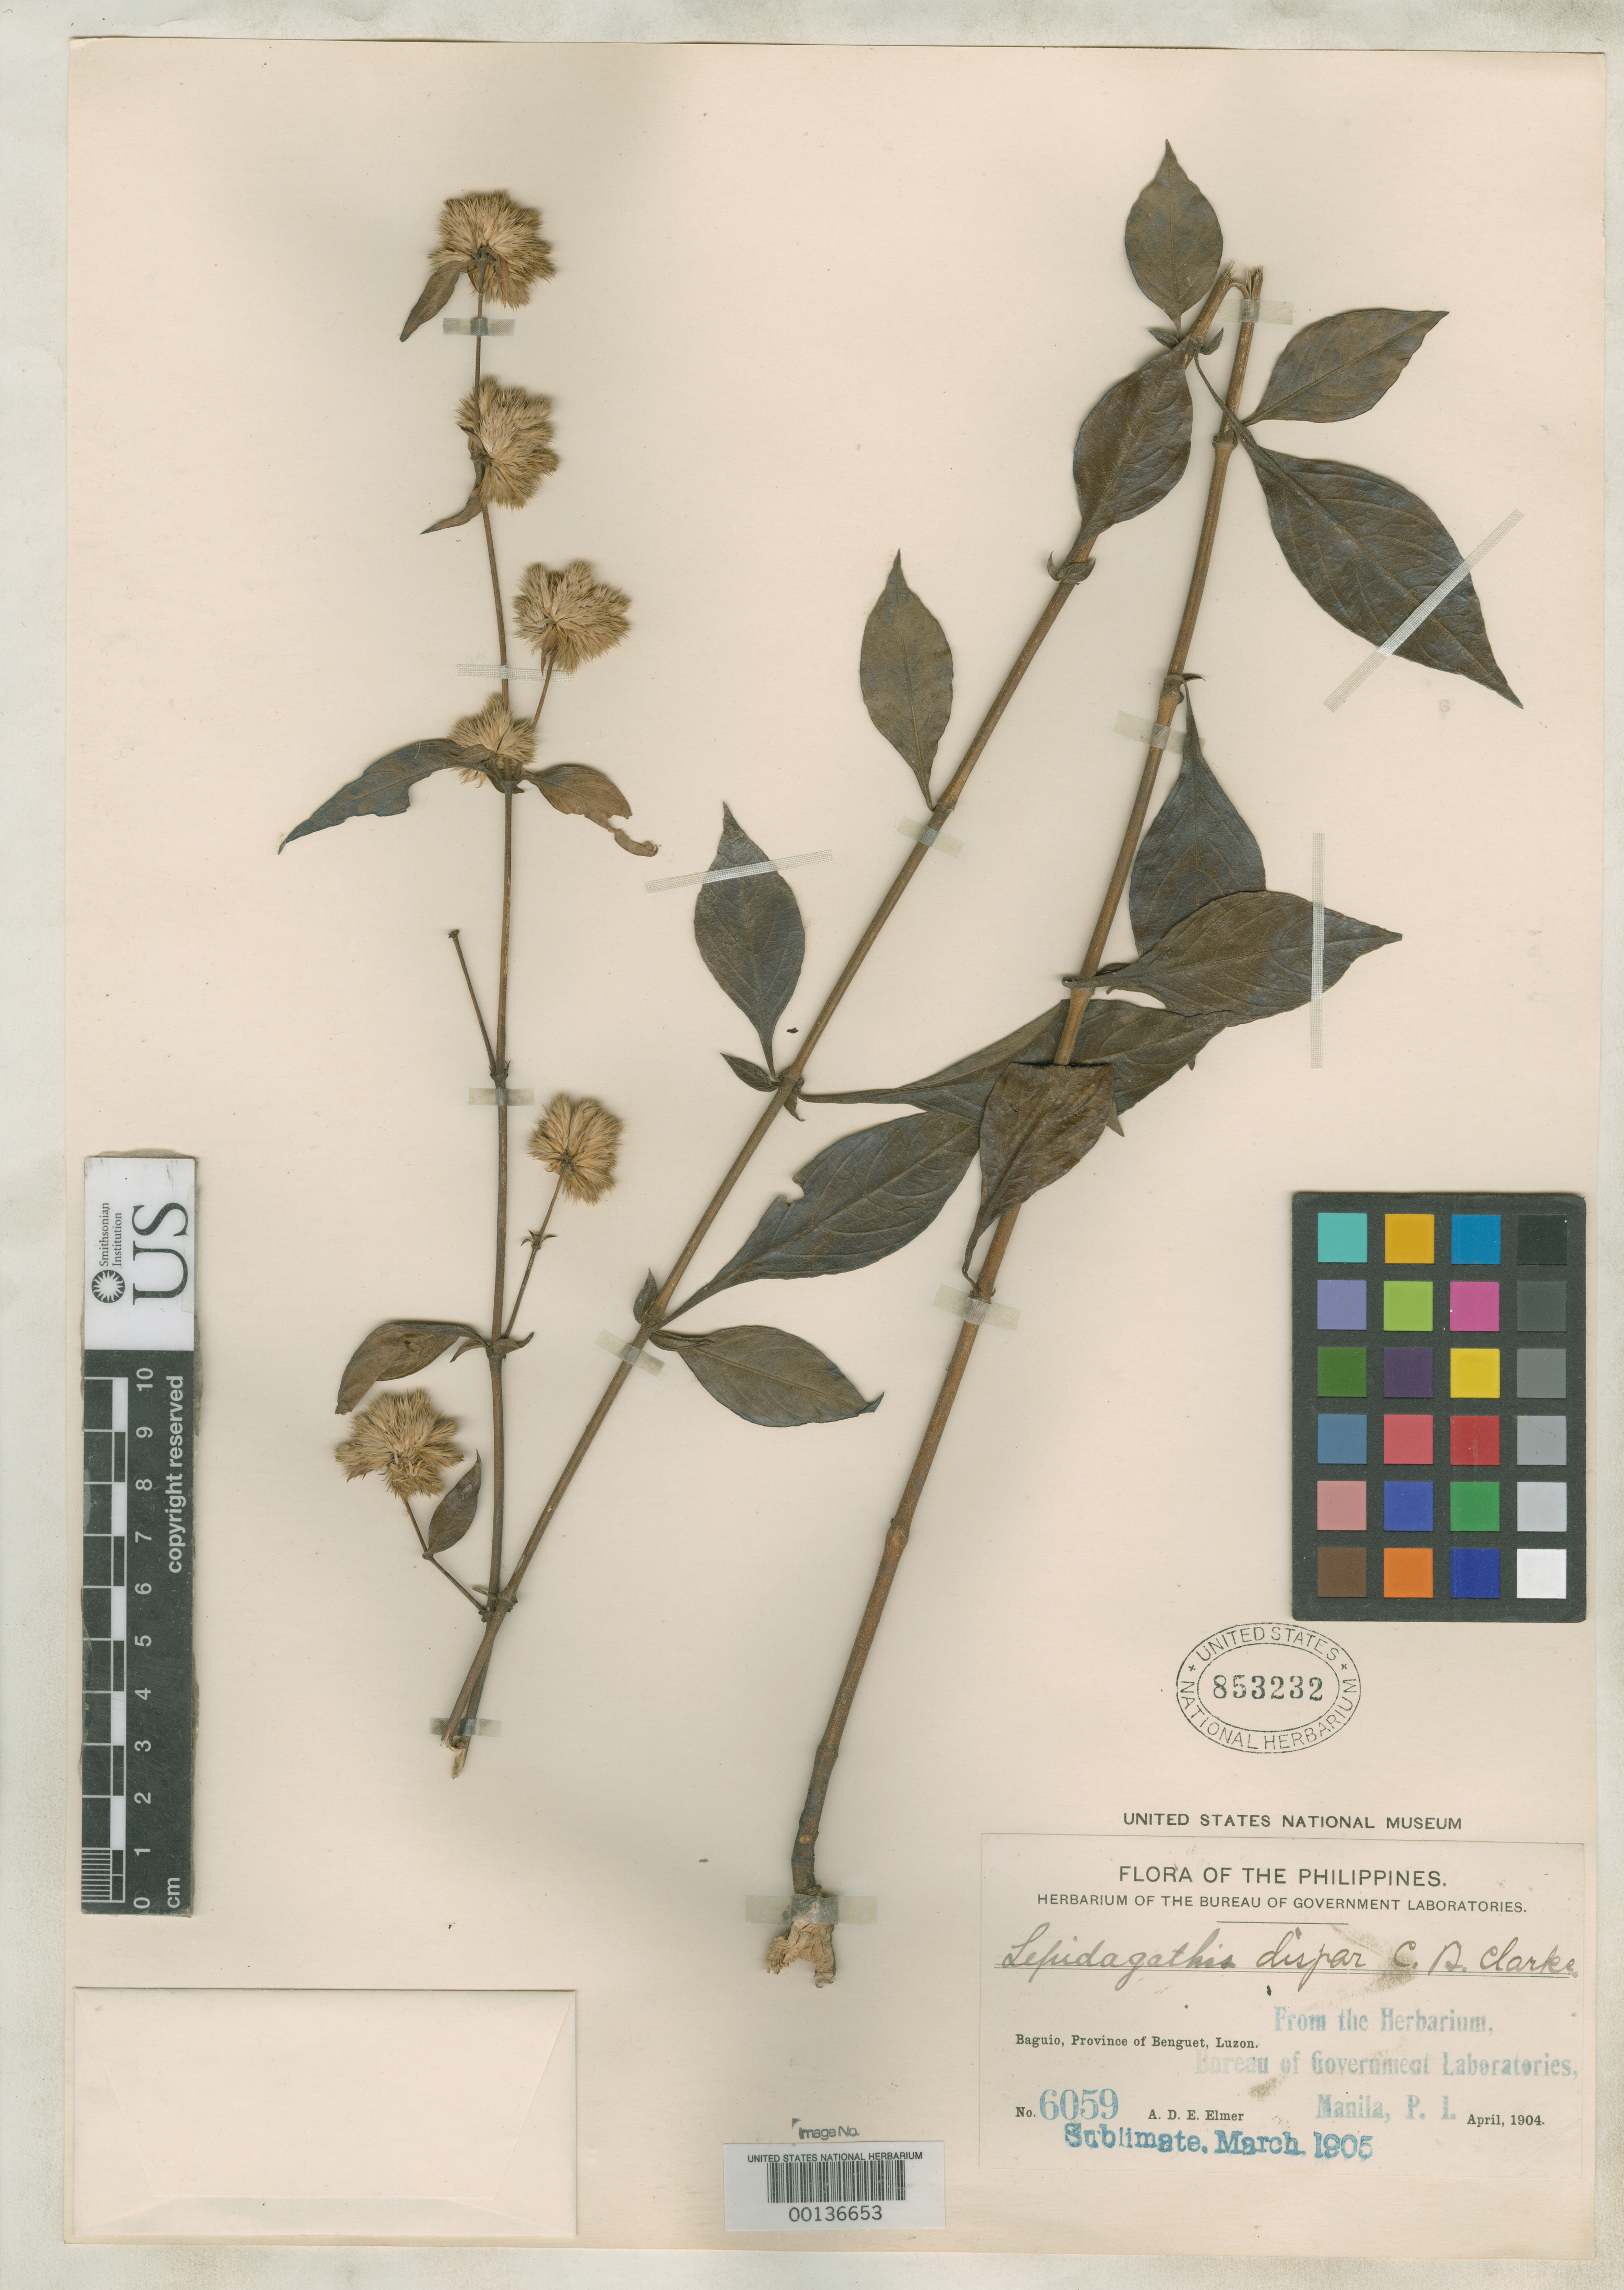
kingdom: Plantae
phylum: Tracheophyta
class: Magnoliopsida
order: Lamiales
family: Acanthaceae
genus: Lepidagathis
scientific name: Lepidagathis dispar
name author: C.B. Clarke ex Merr. & Merritt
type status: Isosyntype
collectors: A. D. E. Elmer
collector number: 6059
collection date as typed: Apr 1904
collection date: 1904-04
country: Philippines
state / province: Cordillera (Administrative Region)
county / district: Benguet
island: Luzon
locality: Baguio.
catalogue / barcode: US 853232